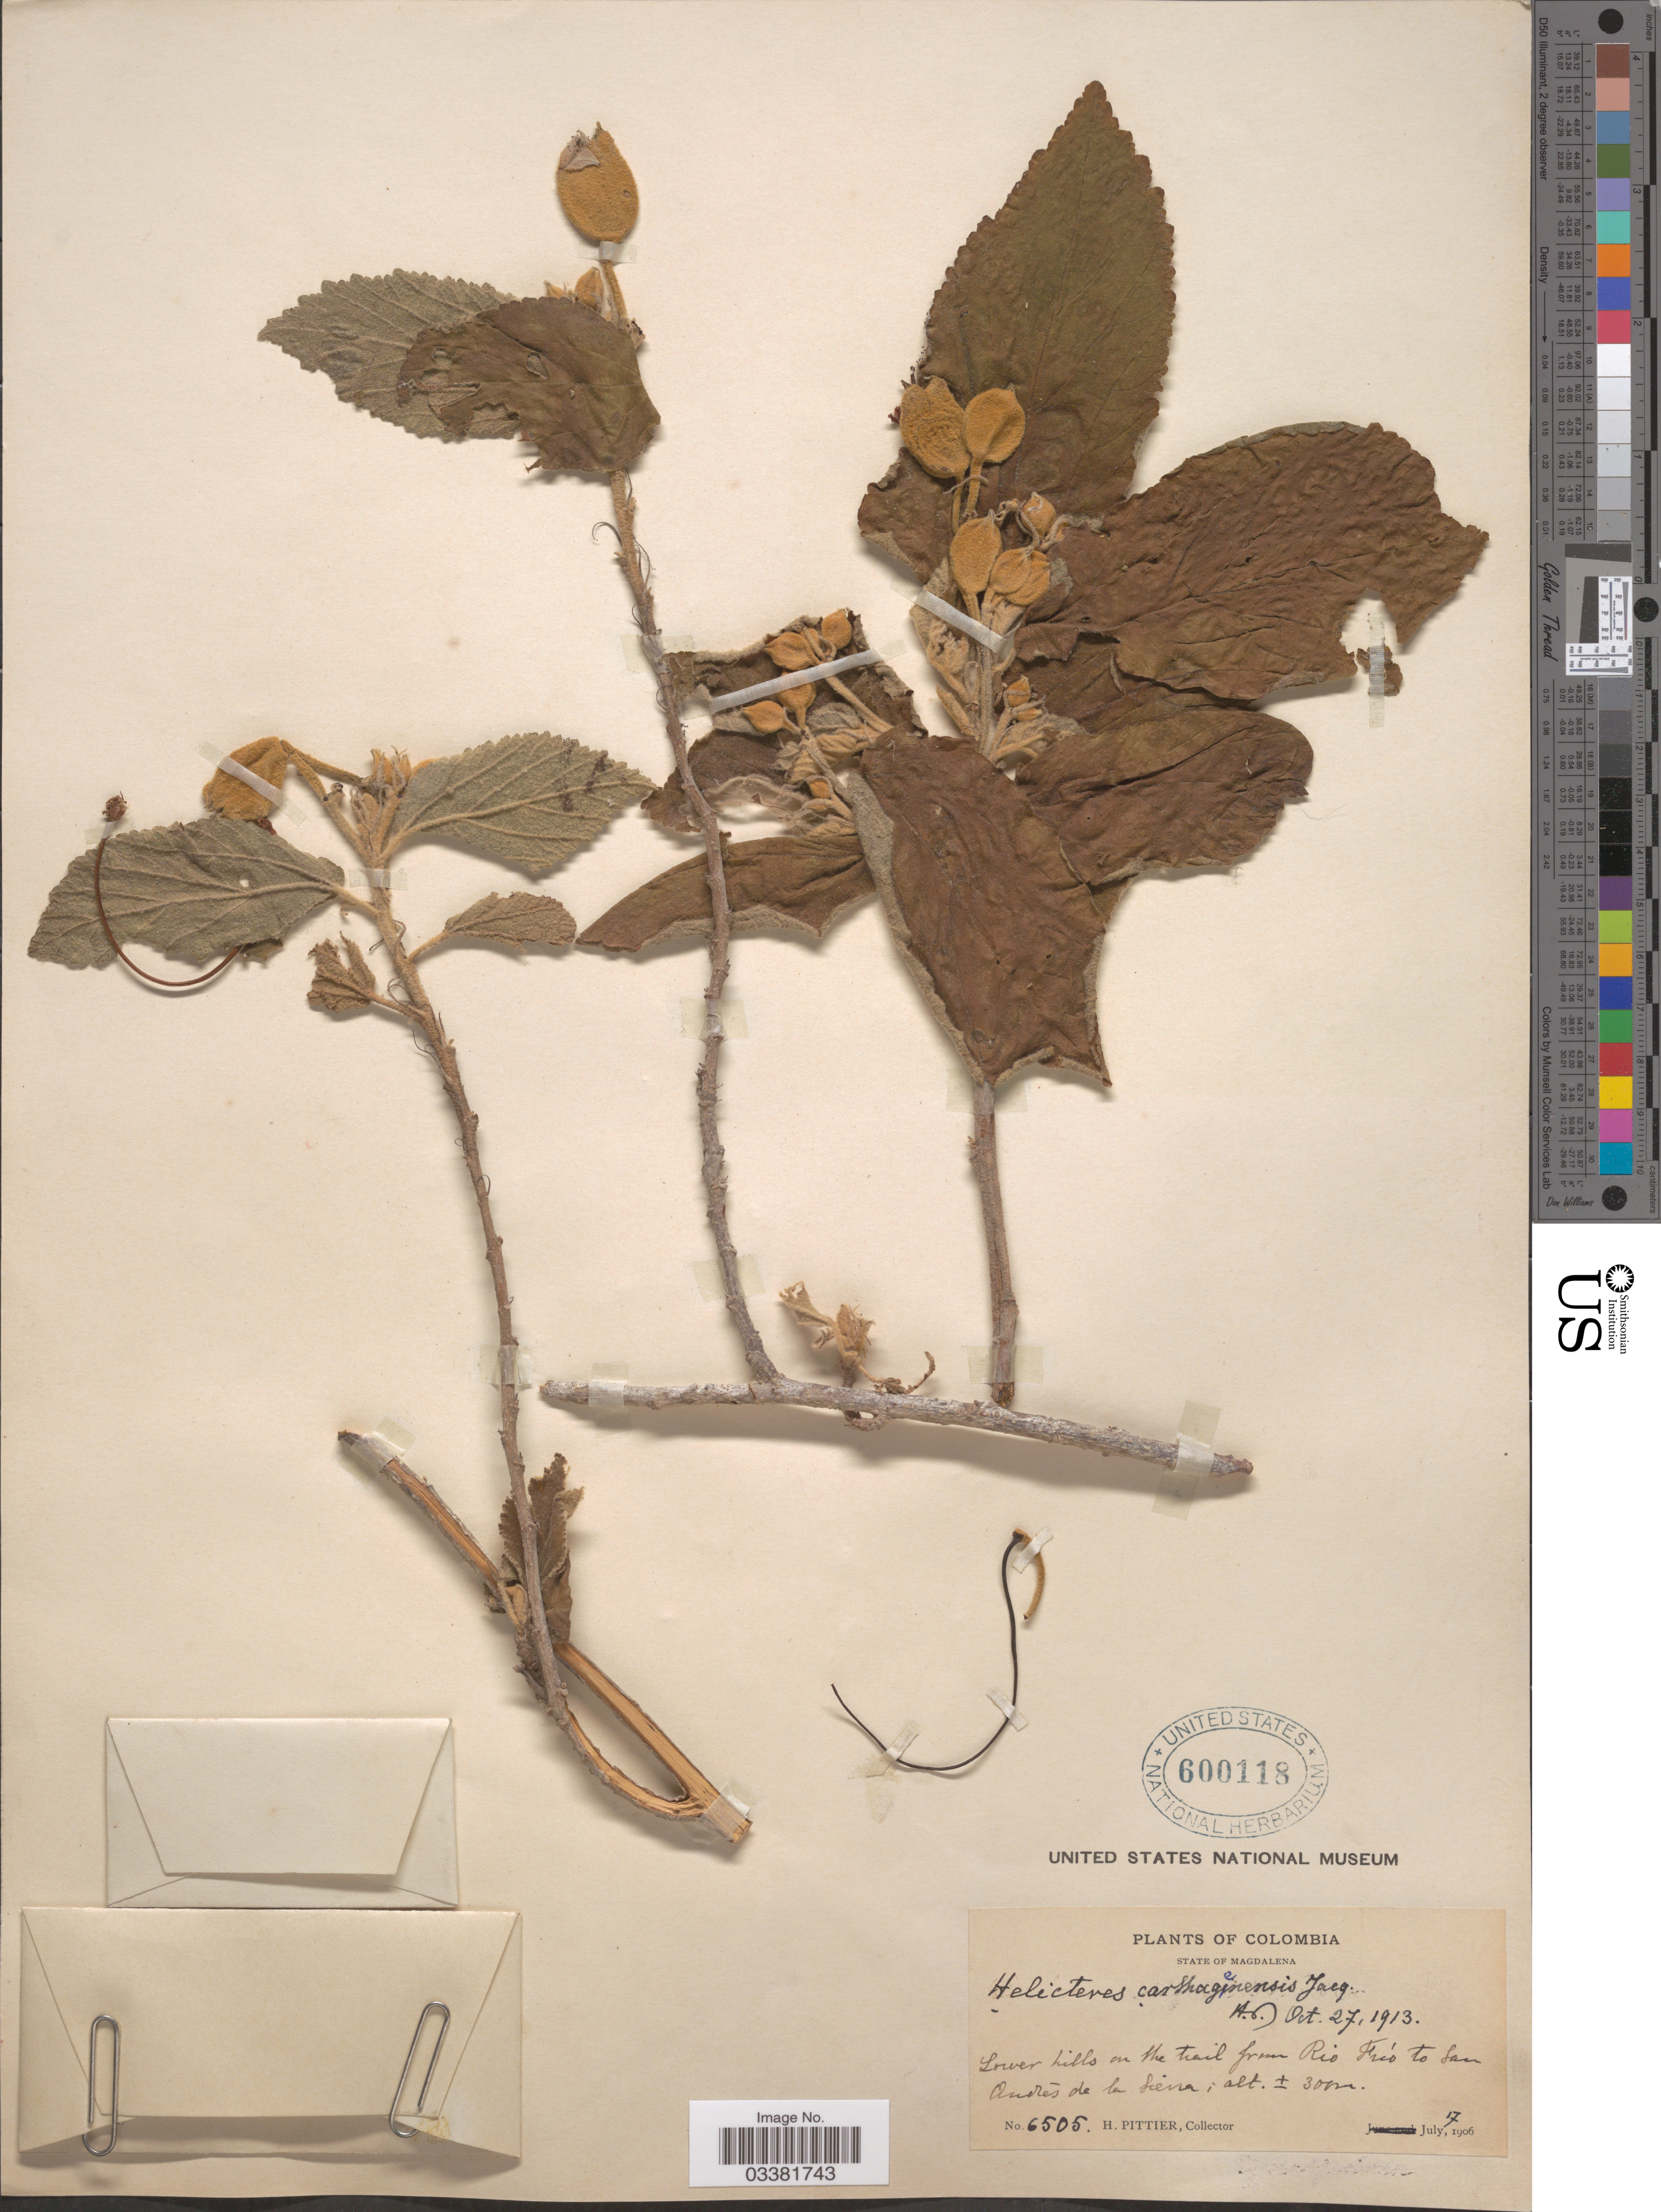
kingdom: Plantae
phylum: Tracheophyta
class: Magnoliopsida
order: Malvales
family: Malvaceae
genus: Helicteres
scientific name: Helicteres carthagenensis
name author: Jacq.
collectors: H. F. Pittier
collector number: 6505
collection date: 1906-07-17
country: Colombia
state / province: Magdalena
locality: Lower hills on the trail from Rio Frío to San Andrés de la Sierra.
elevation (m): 300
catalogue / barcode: US 600118